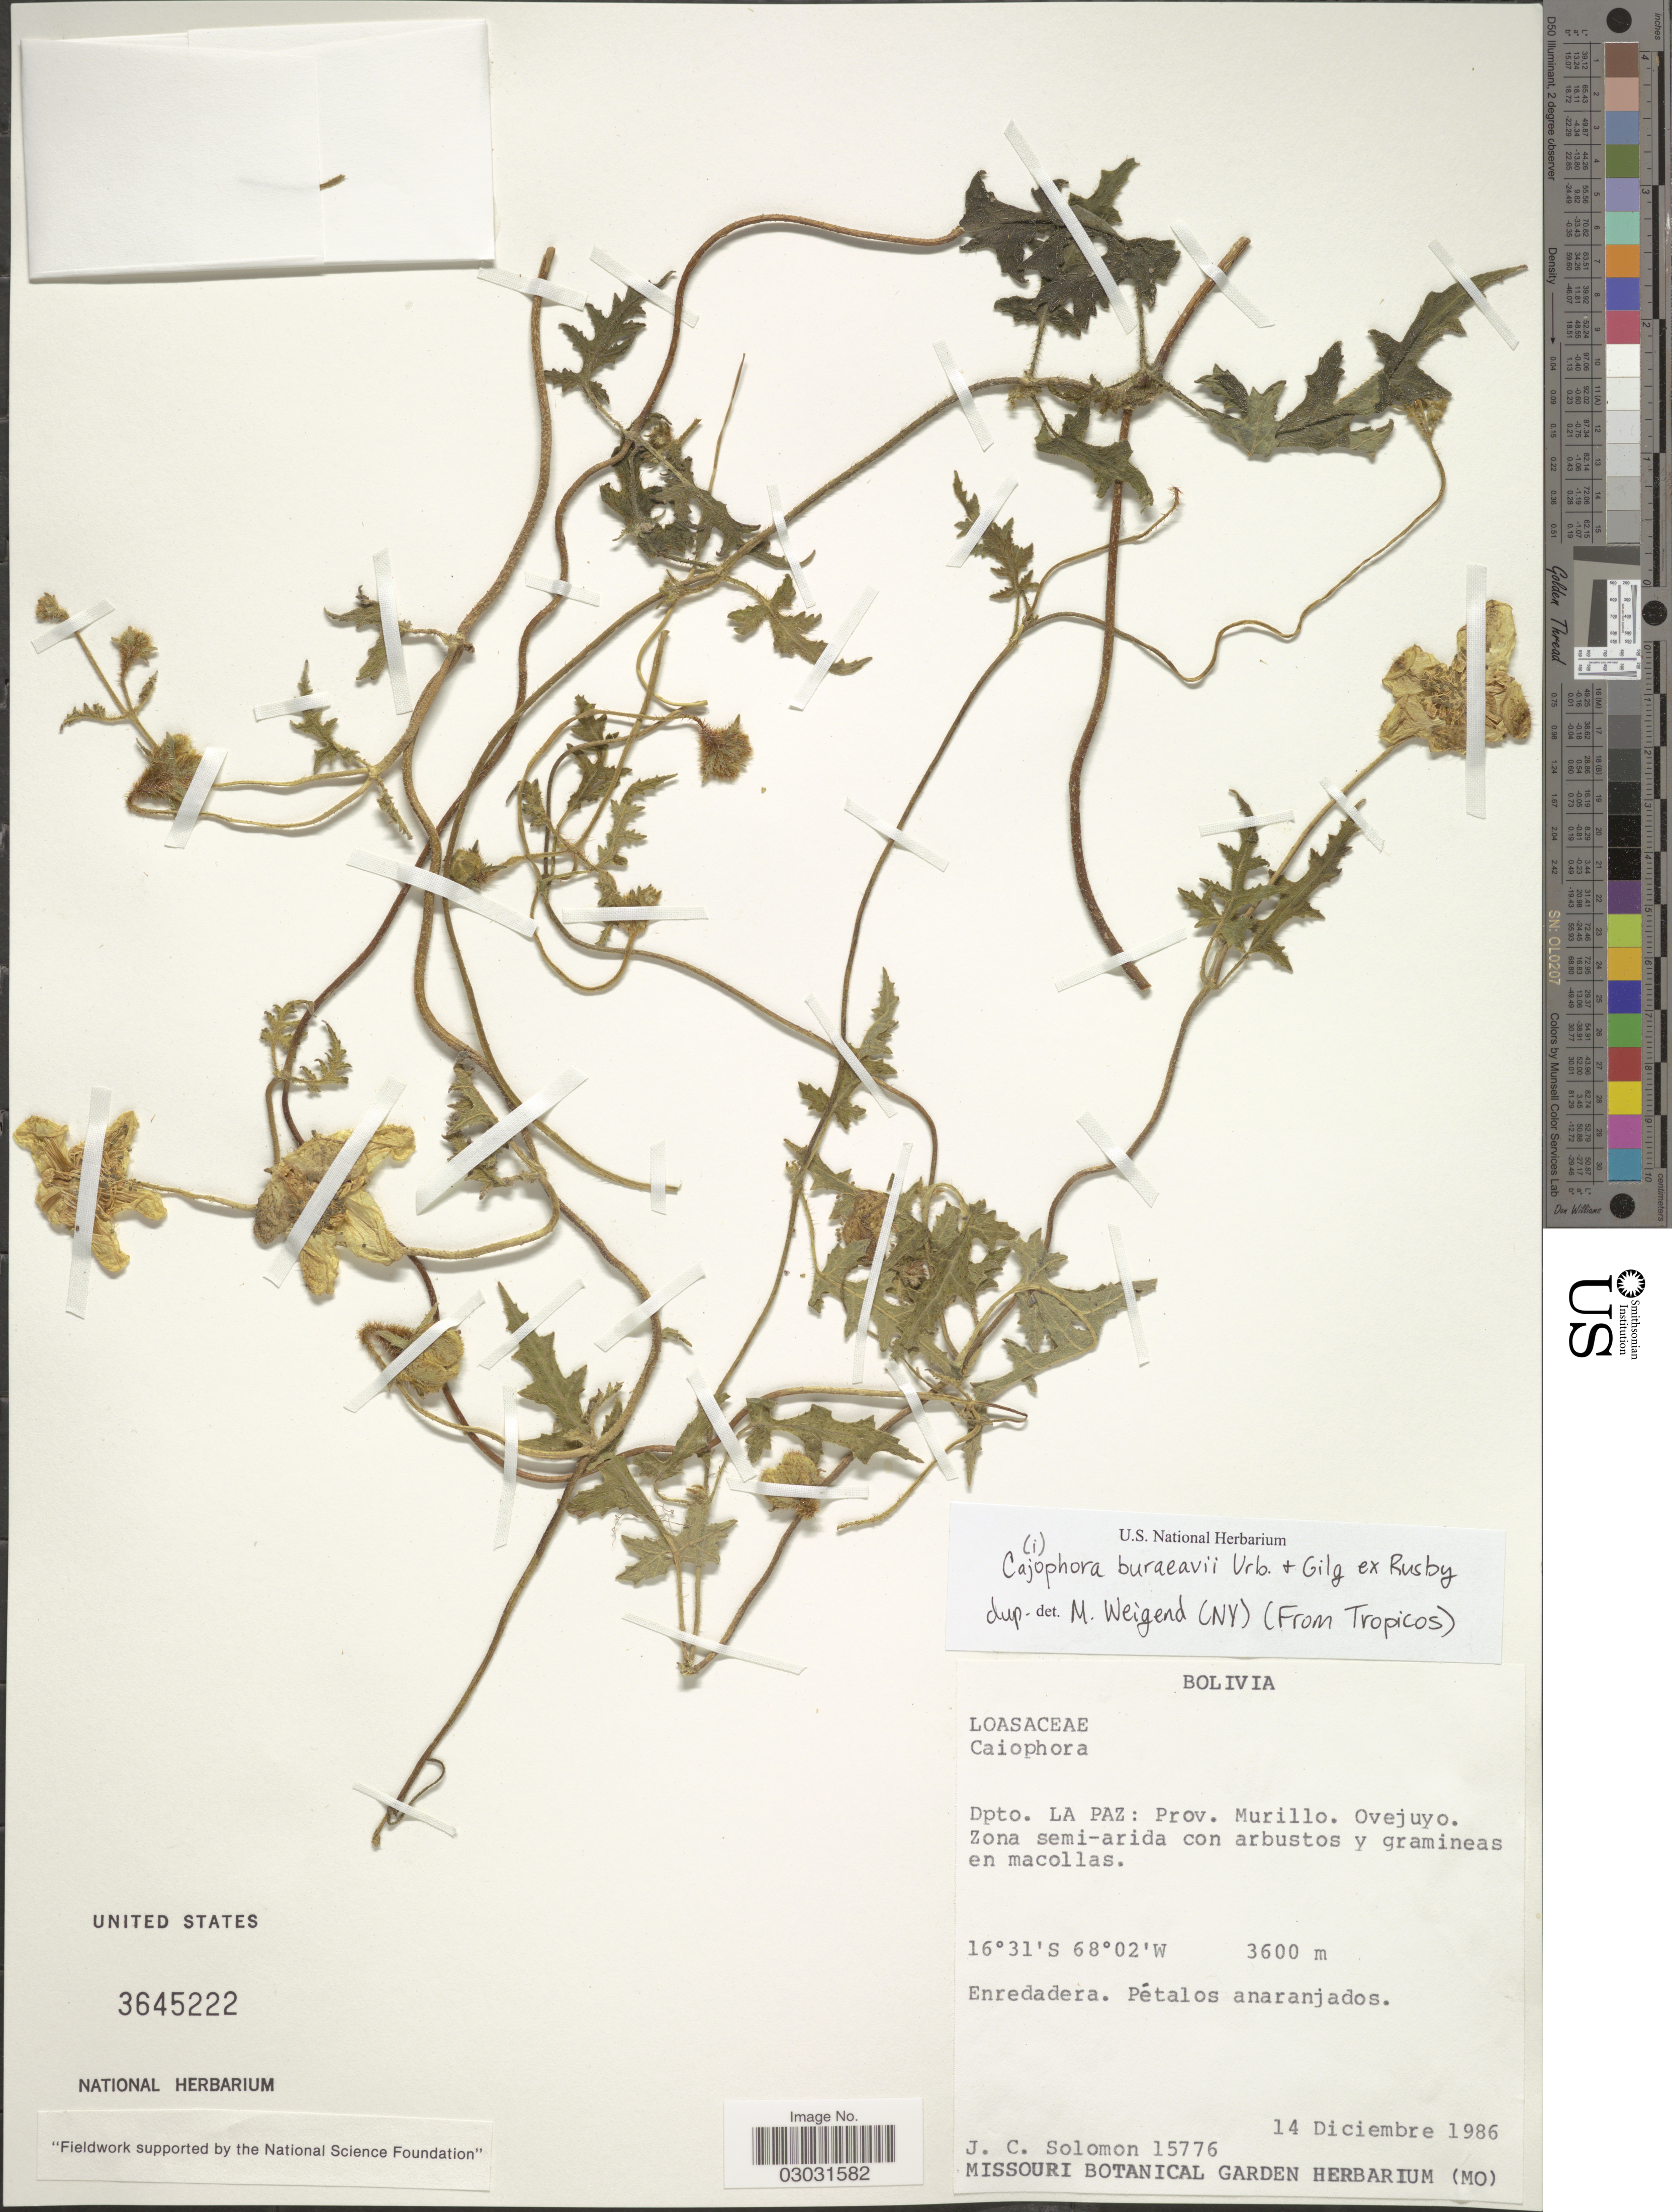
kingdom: Plantae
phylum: Tracheophyta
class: Magnoliopsida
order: Cornales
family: Loasaceae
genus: Caiophora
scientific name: Caiophora buraeavii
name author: Urb. & Gilg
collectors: J. C. Solomon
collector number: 15776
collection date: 1986-12-14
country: Bolivia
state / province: La Paz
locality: Dpto. La Paz: Prov. Murillo. Ovejuyo.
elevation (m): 3600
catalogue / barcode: US 3645222